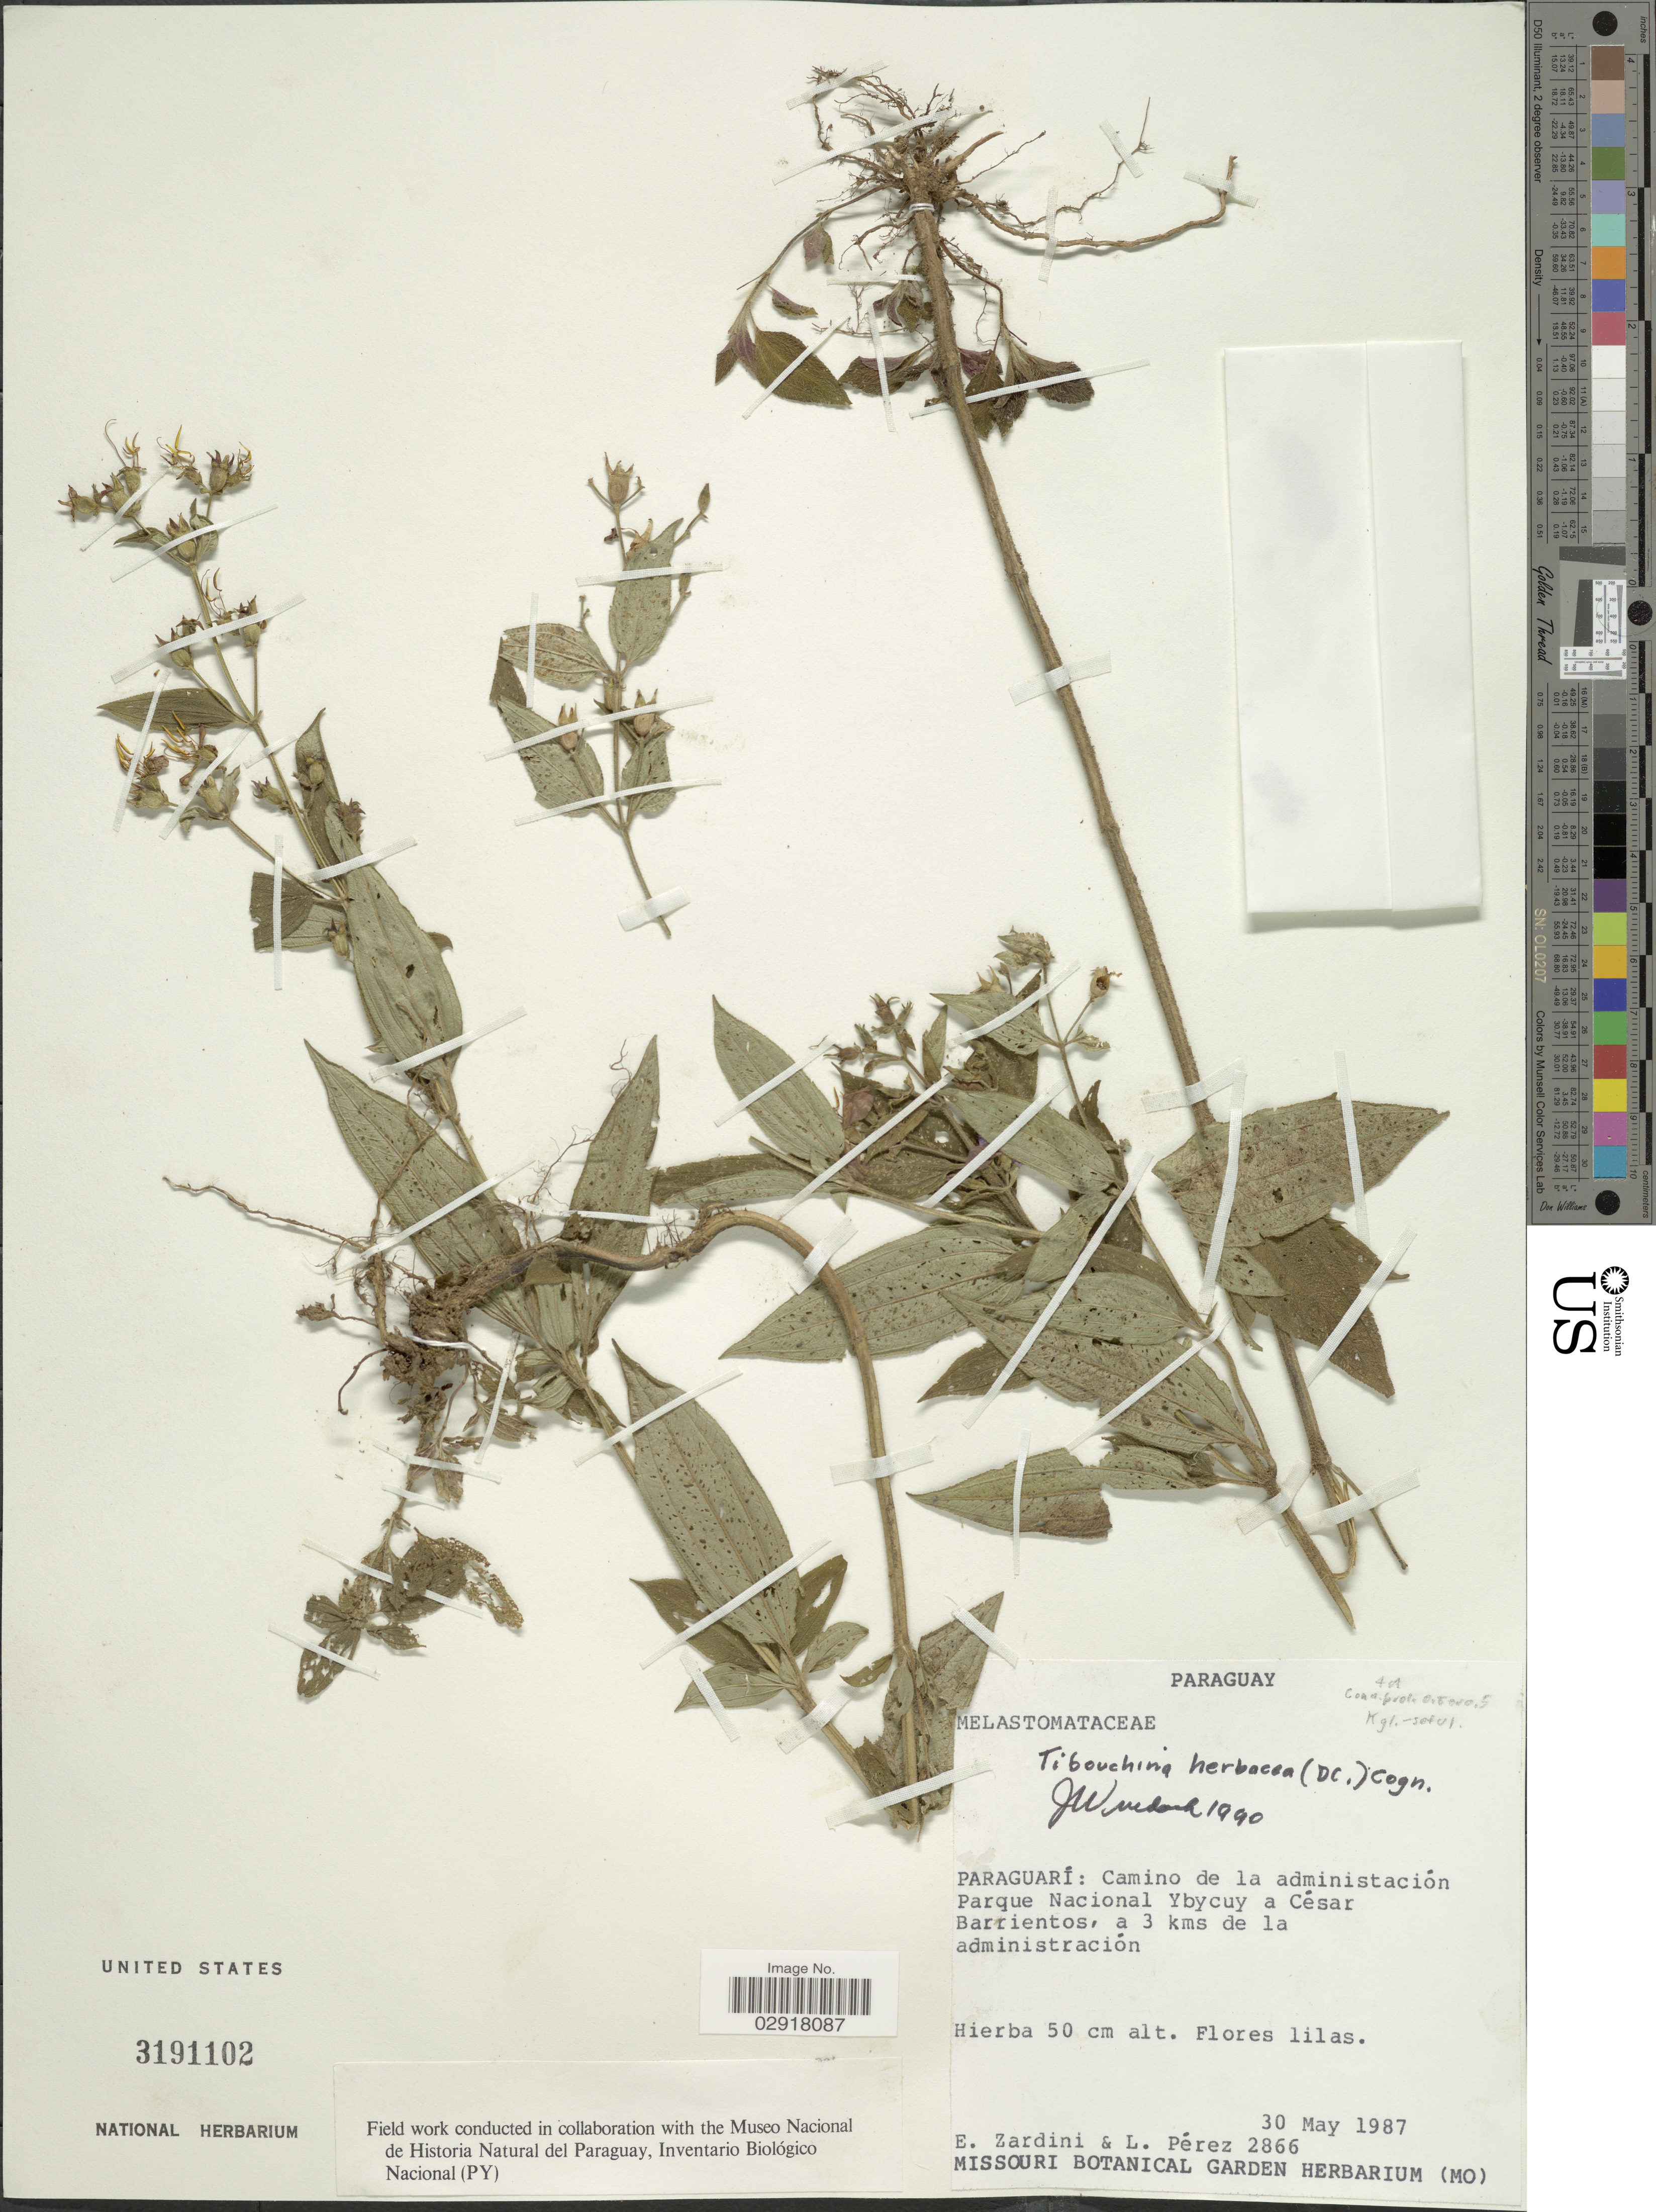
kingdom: Plantae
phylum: Tracheophyta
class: Magnoliopsida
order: Myrtales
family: Melastomataceae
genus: Chaetogastra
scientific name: Chaetogastra herbacea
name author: (DC.) P.J.F. Guim. & Michelang.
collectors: E. Zardini & L. Pérez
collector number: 2866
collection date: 1987-05-30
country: Paraguay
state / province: Paraguari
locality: Camino de la administación Parque Nacional Ybycuy a César Barrientos, a 3 km de la administración.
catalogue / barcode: US 3191102